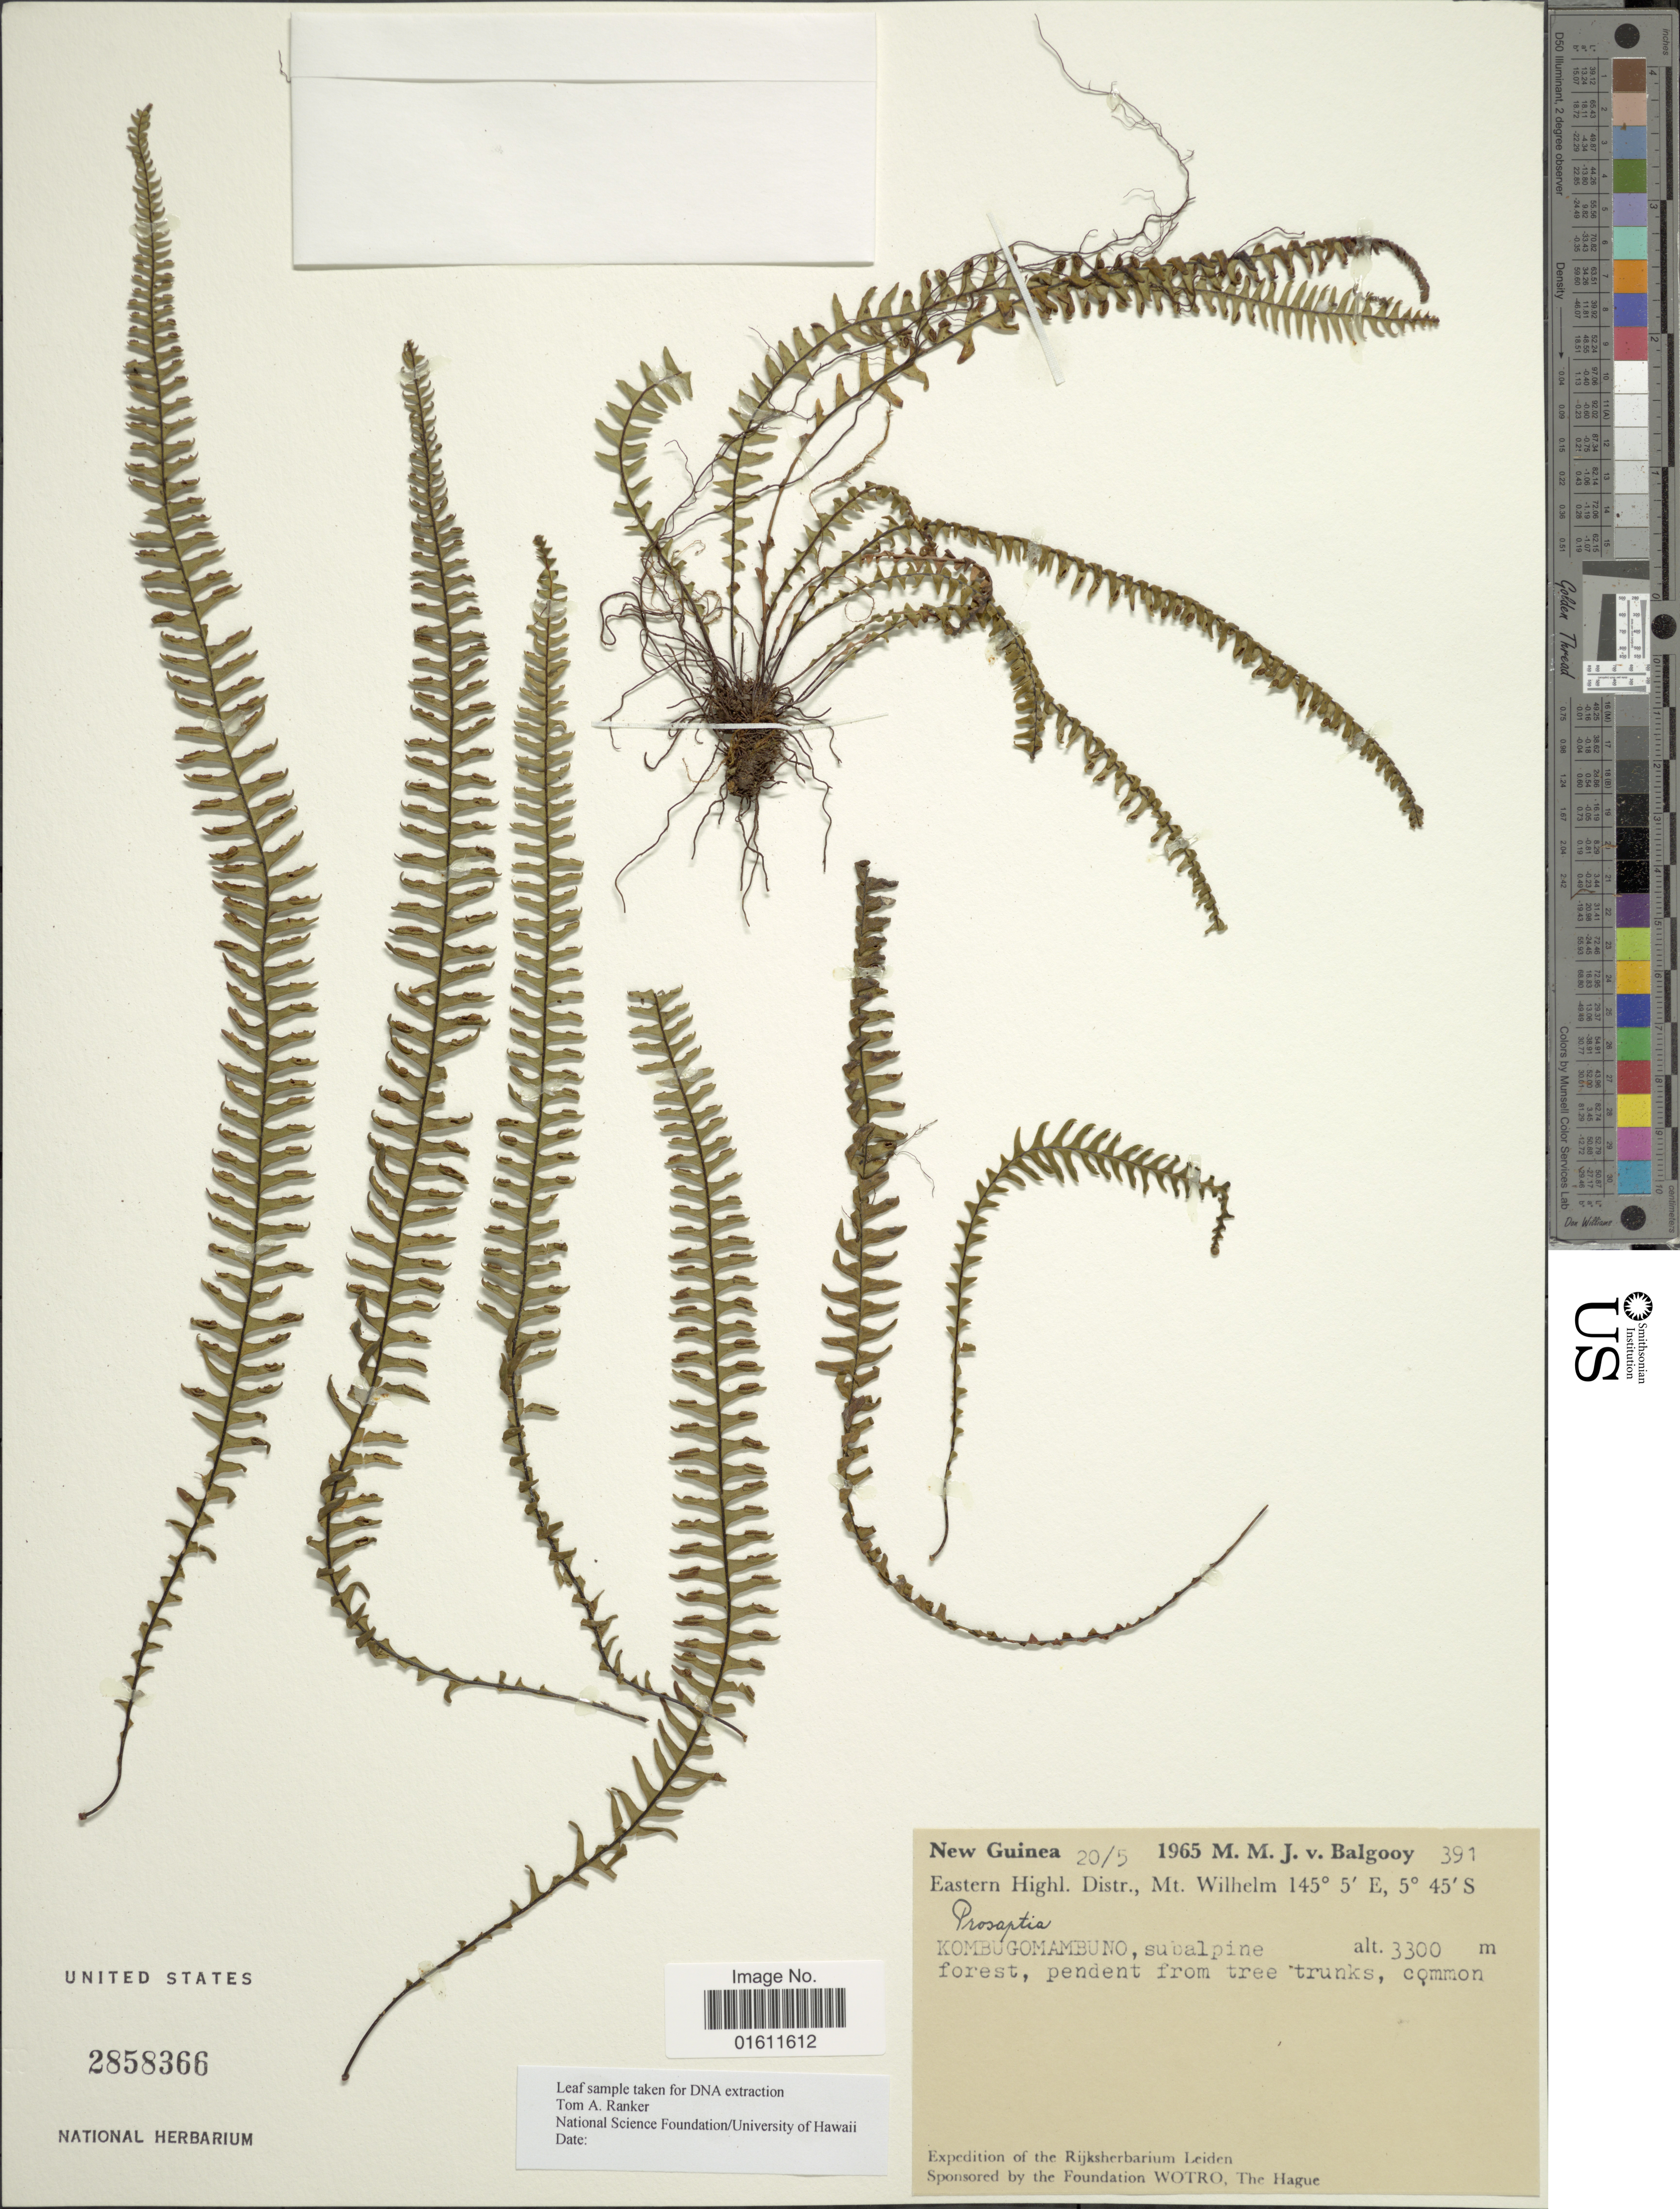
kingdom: Plantae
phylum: Tracheophyta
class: Polypodiopsida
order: Polypodiales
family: Polypodiaceae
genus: Prosaptia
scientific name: Prosaptia davalliacea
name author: (F. Muell. & Baker) Copel.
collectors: M. M. van Balgooy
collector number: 391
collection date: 1965-05-20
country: Papua New Guinea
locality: New Guinea, Eastern Highl. Distr., Mt. Wilhelm., Kombugomambuno, subalpine.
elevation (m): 3300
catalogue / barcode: US 2858366